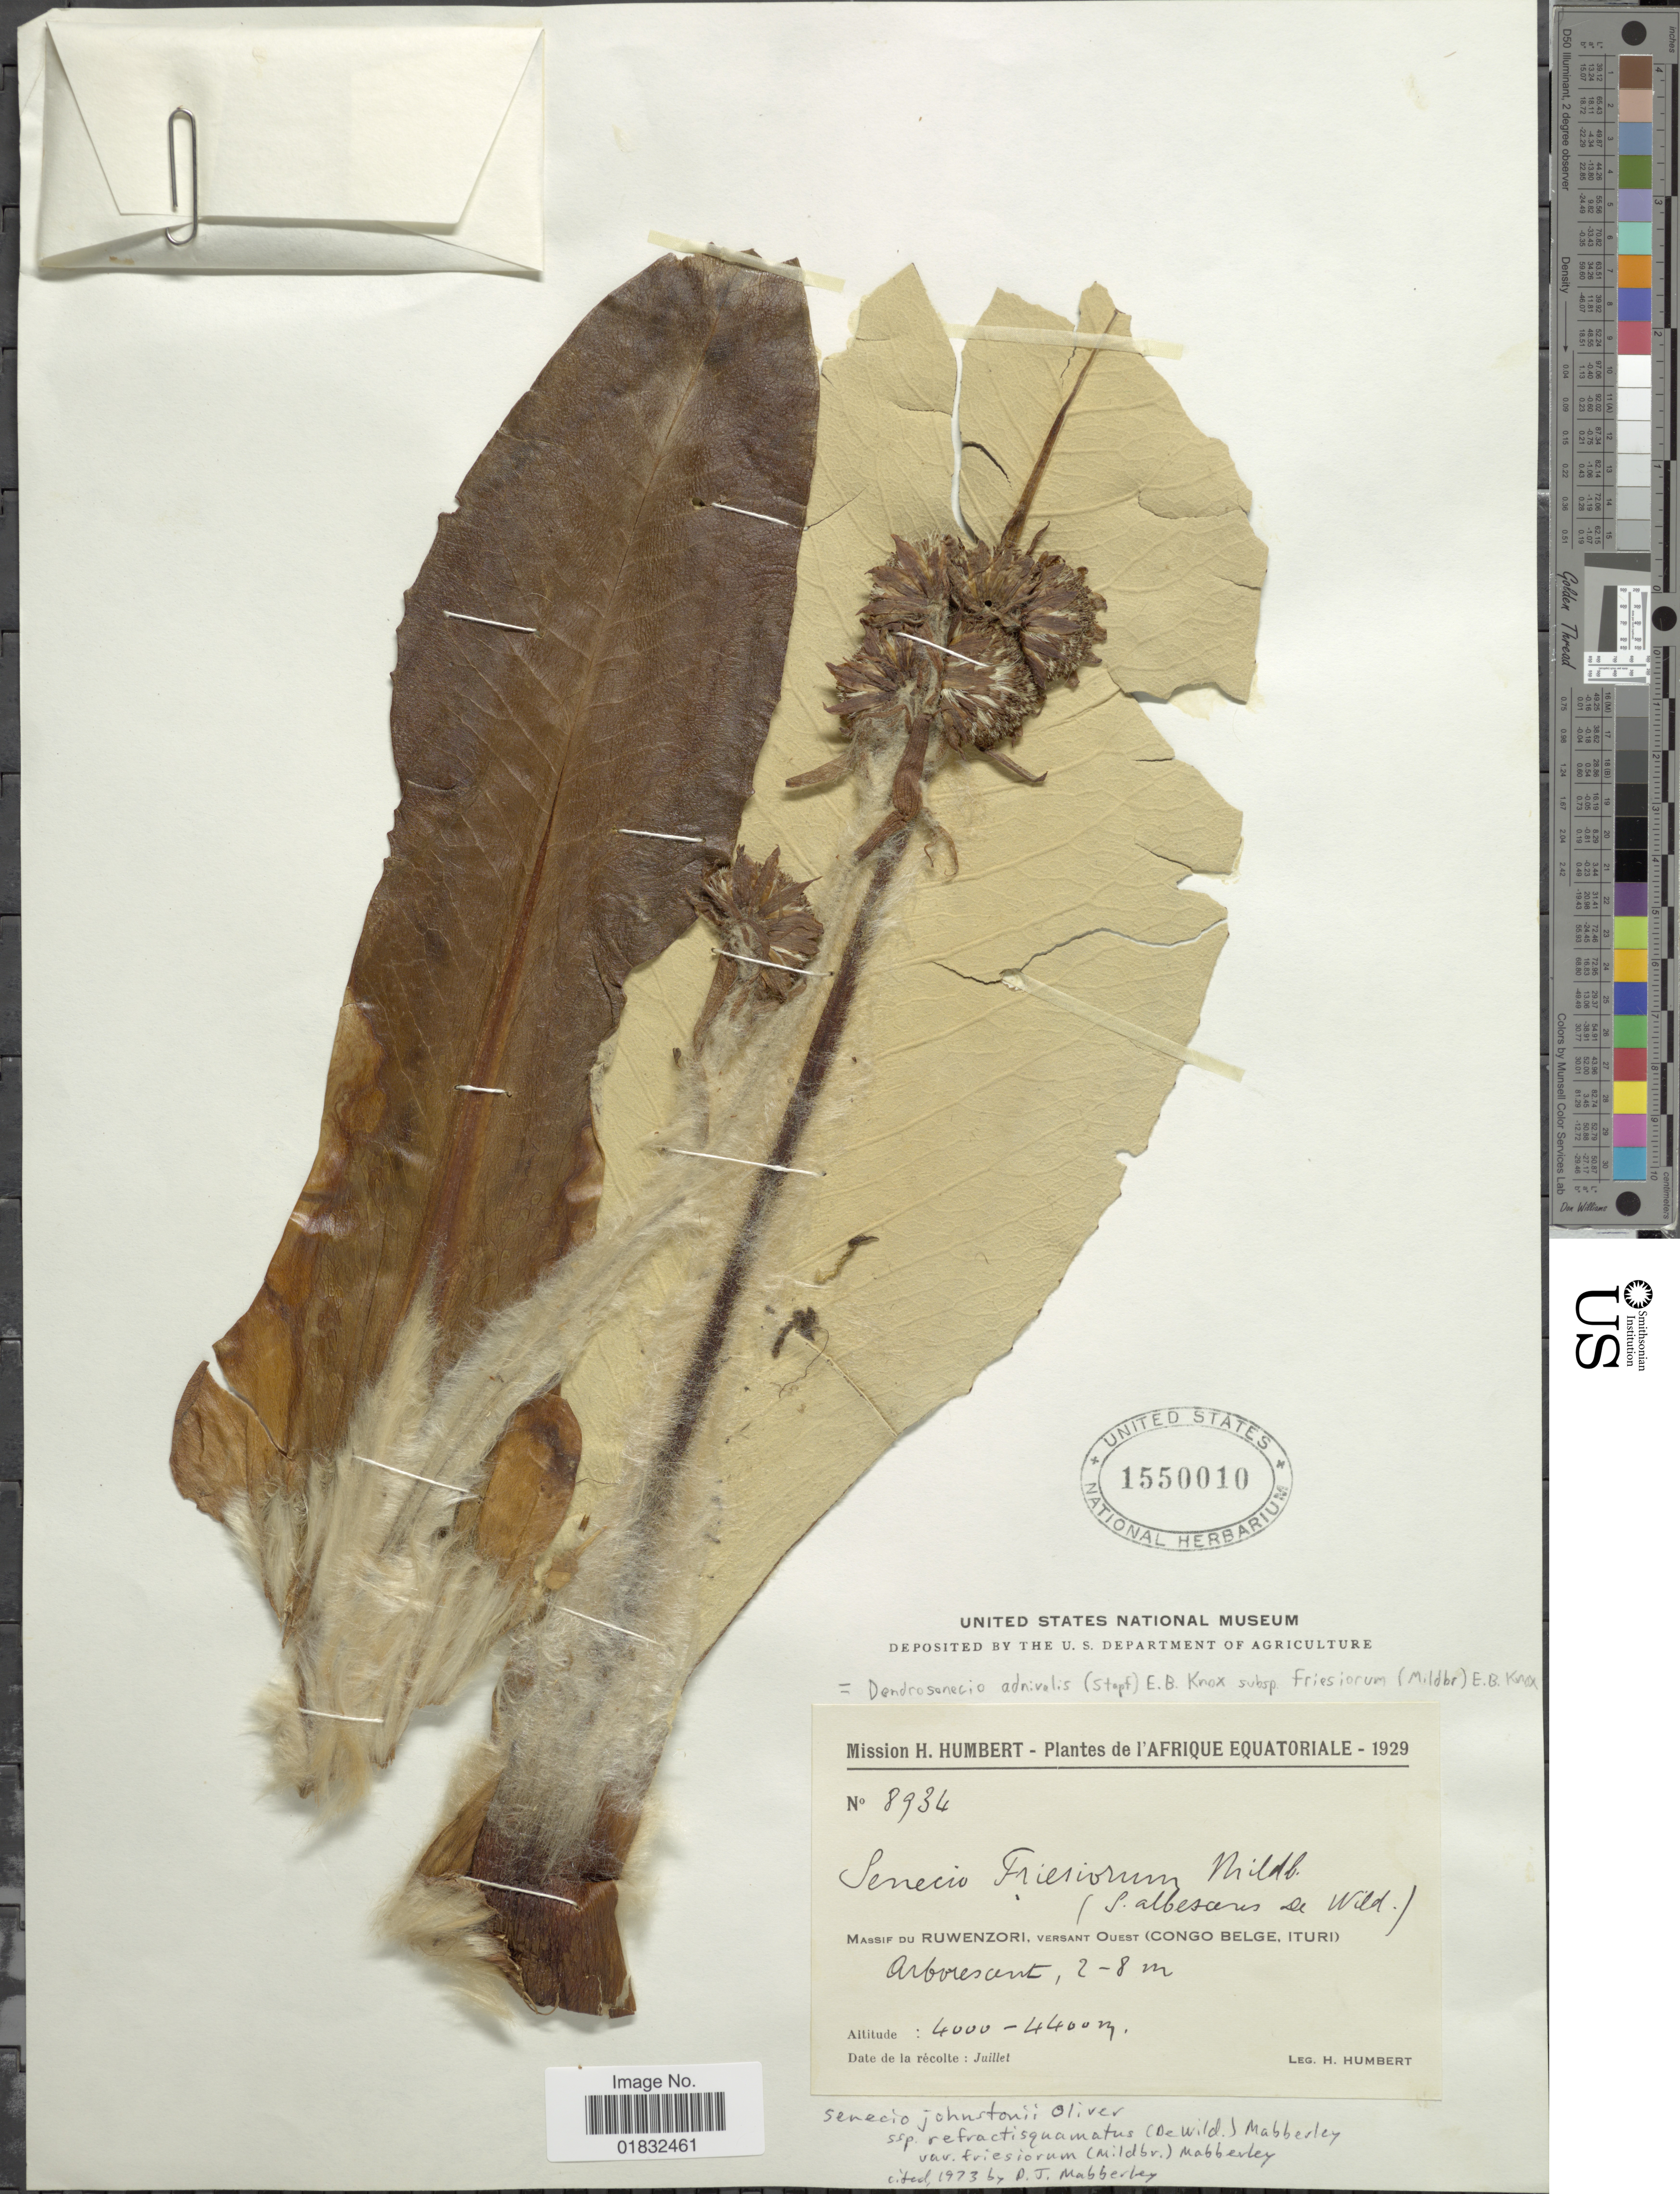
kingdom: Plantae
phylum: Tracheophyta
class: Magnoliopsida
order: Asterales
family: Asteraceae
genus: Dendrosenecio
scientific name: Dendrosenecio adnivalis subsp. friesiorum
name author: (Mildbr.) E.B. Knox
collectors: H. Humbert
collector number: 8934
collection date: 1929-07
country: Congo, Democratic Republic of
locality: L'Afrique Equatoriale, Massif du Ruwenzori, versant Ouest (Congo Belge, Ituri) Arborescent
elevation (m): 4000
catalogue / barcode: US 1550010